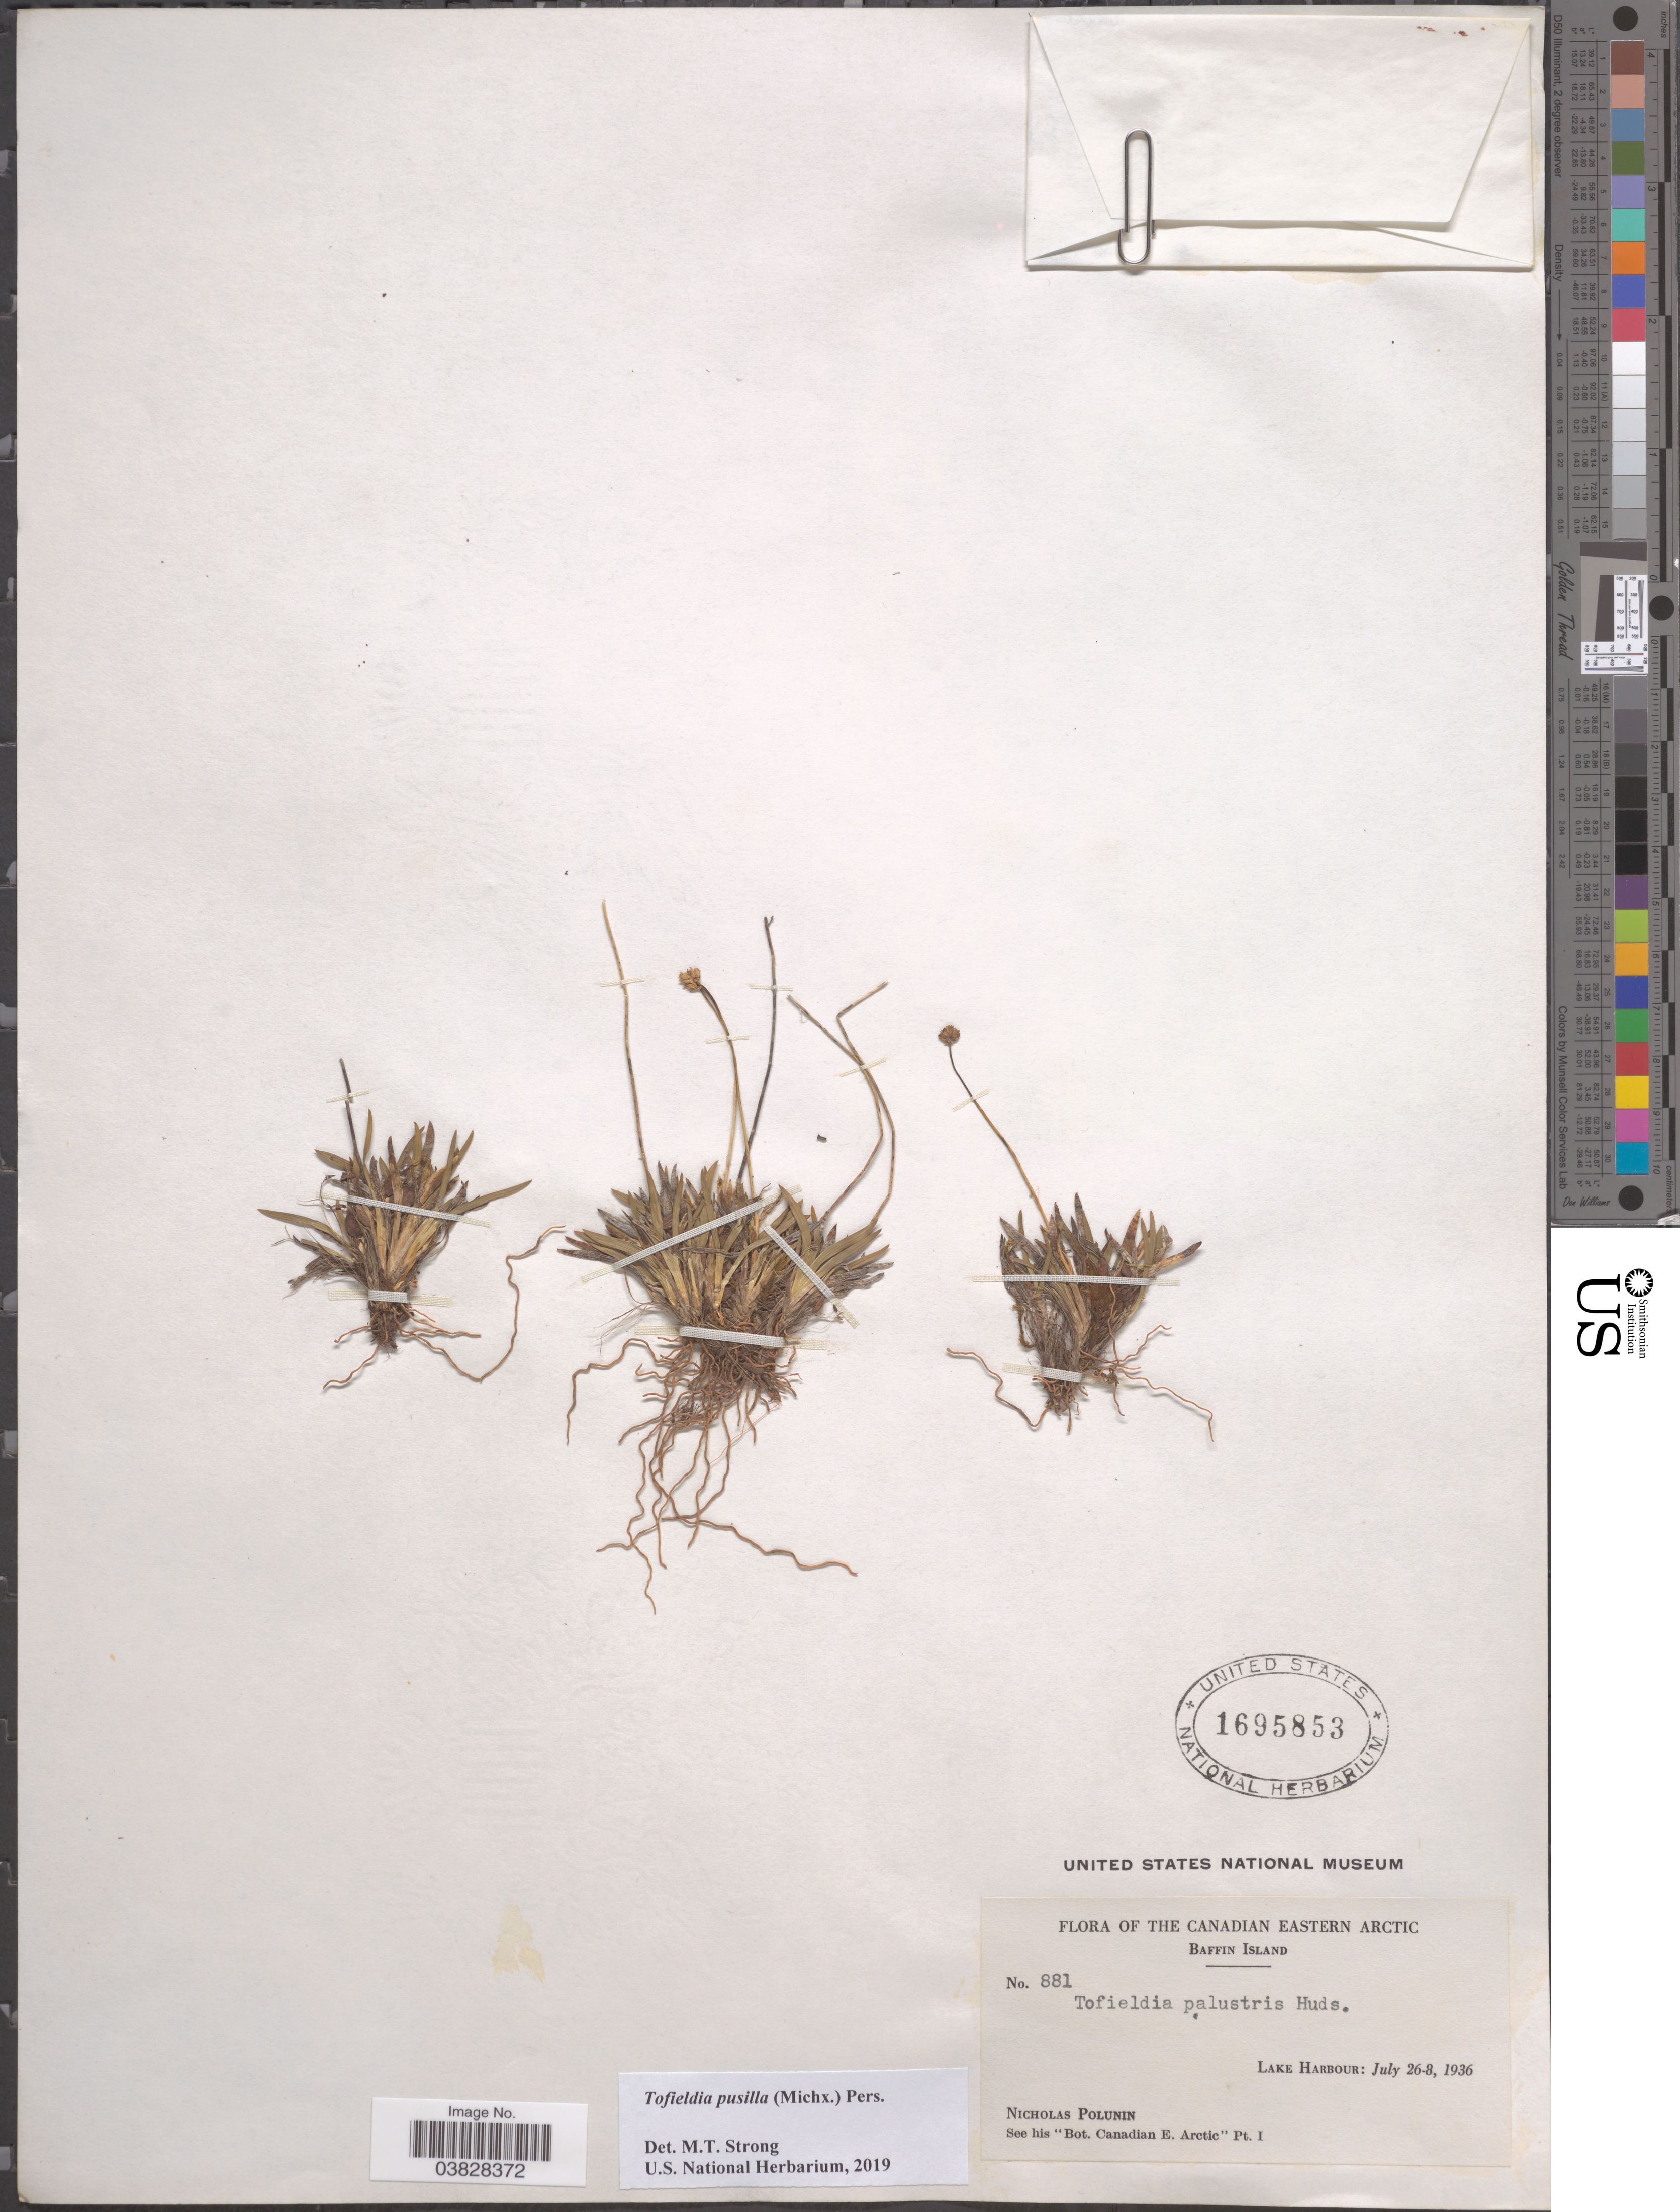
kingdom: Plantae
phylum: Tracheophyta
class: Liliopsida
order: Alismatales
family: Tofieldiaceae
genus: Tofieldia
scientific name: Tofieldia pusilla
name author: (Michx.) Pers.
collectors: N. V. Polunin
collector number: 881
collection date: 1936-07-26/1936-07-28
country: Canada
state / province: Nunavut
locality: The Canadian Eastern Arctic. Baffin Island. Lake Harbour.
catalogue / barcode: US 1695853